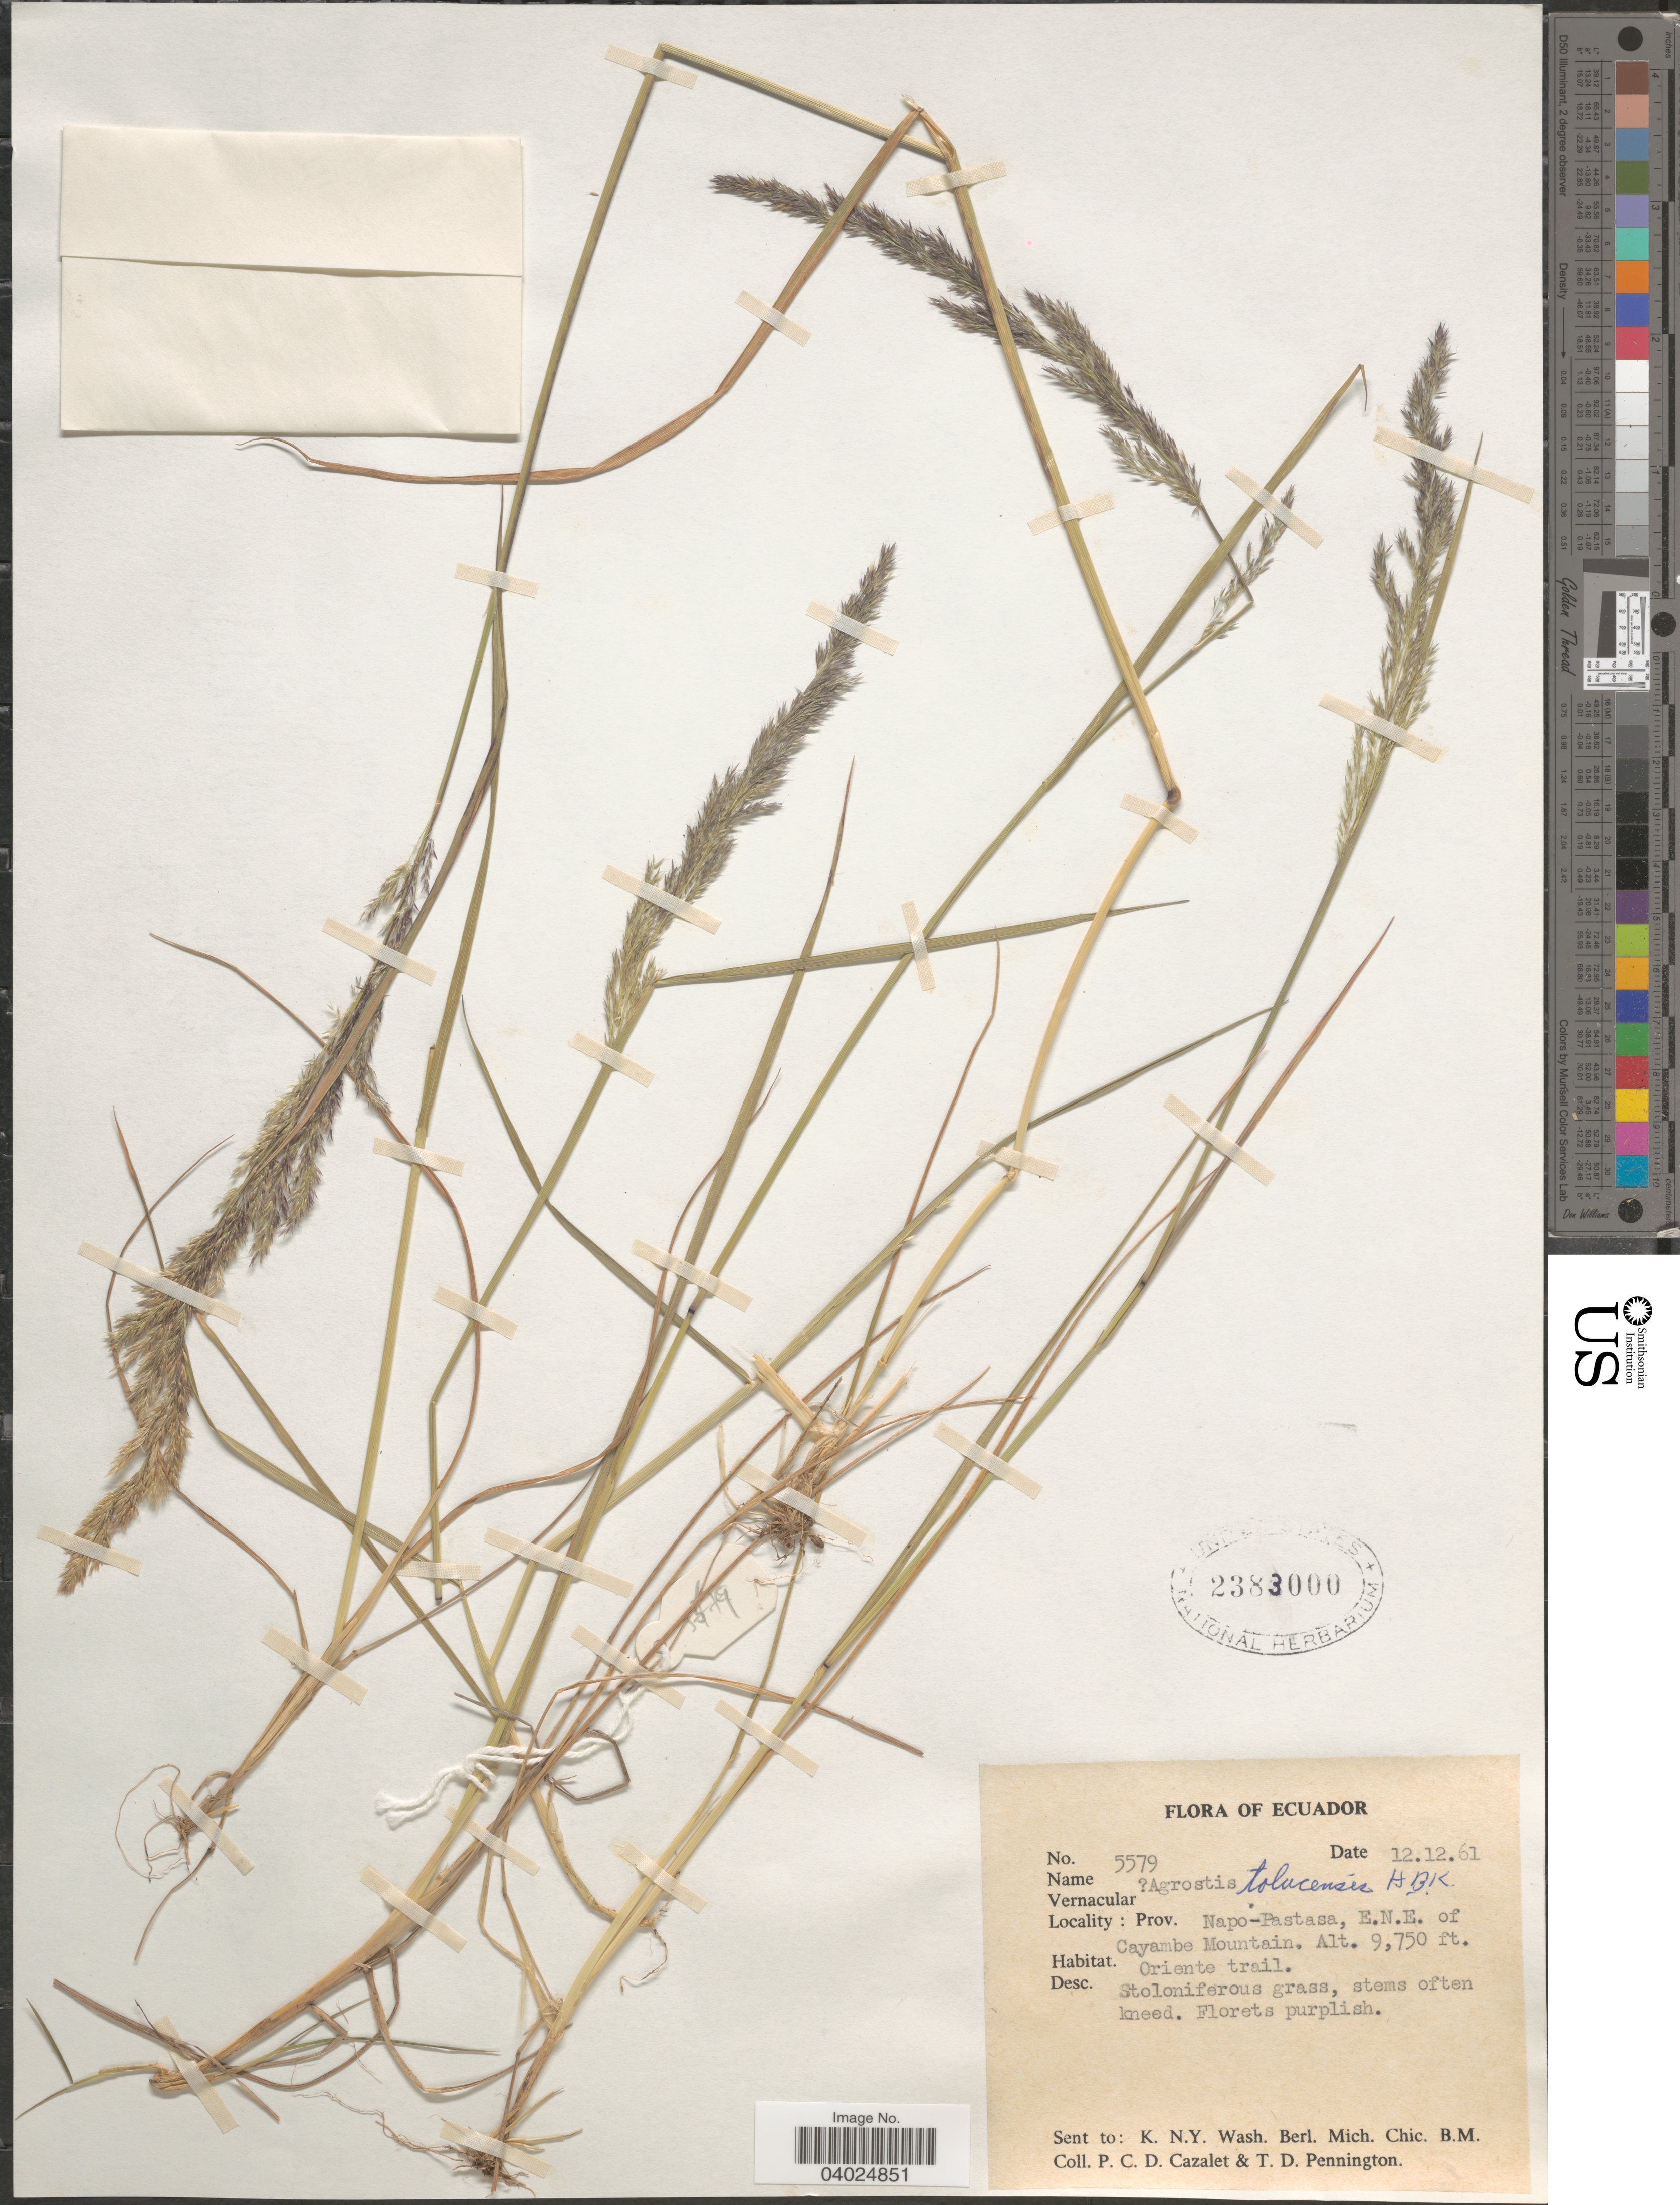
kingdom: Plantae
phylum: Tracheophyta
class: Liliopsida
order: Poales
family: Poaceae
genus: Agrostis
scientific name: Agrostis tolucensis Kunth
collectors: P. C. D. Cazalet & T. D. Pennington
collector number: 5579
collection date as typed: Transcribed d/m/y: 12/12/61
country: Ecuador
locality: Prov. Napo-Pastaza, E.N.E. of Cayambe Mountain. Oriente trail.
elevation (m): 2972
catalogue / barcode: US 2383000